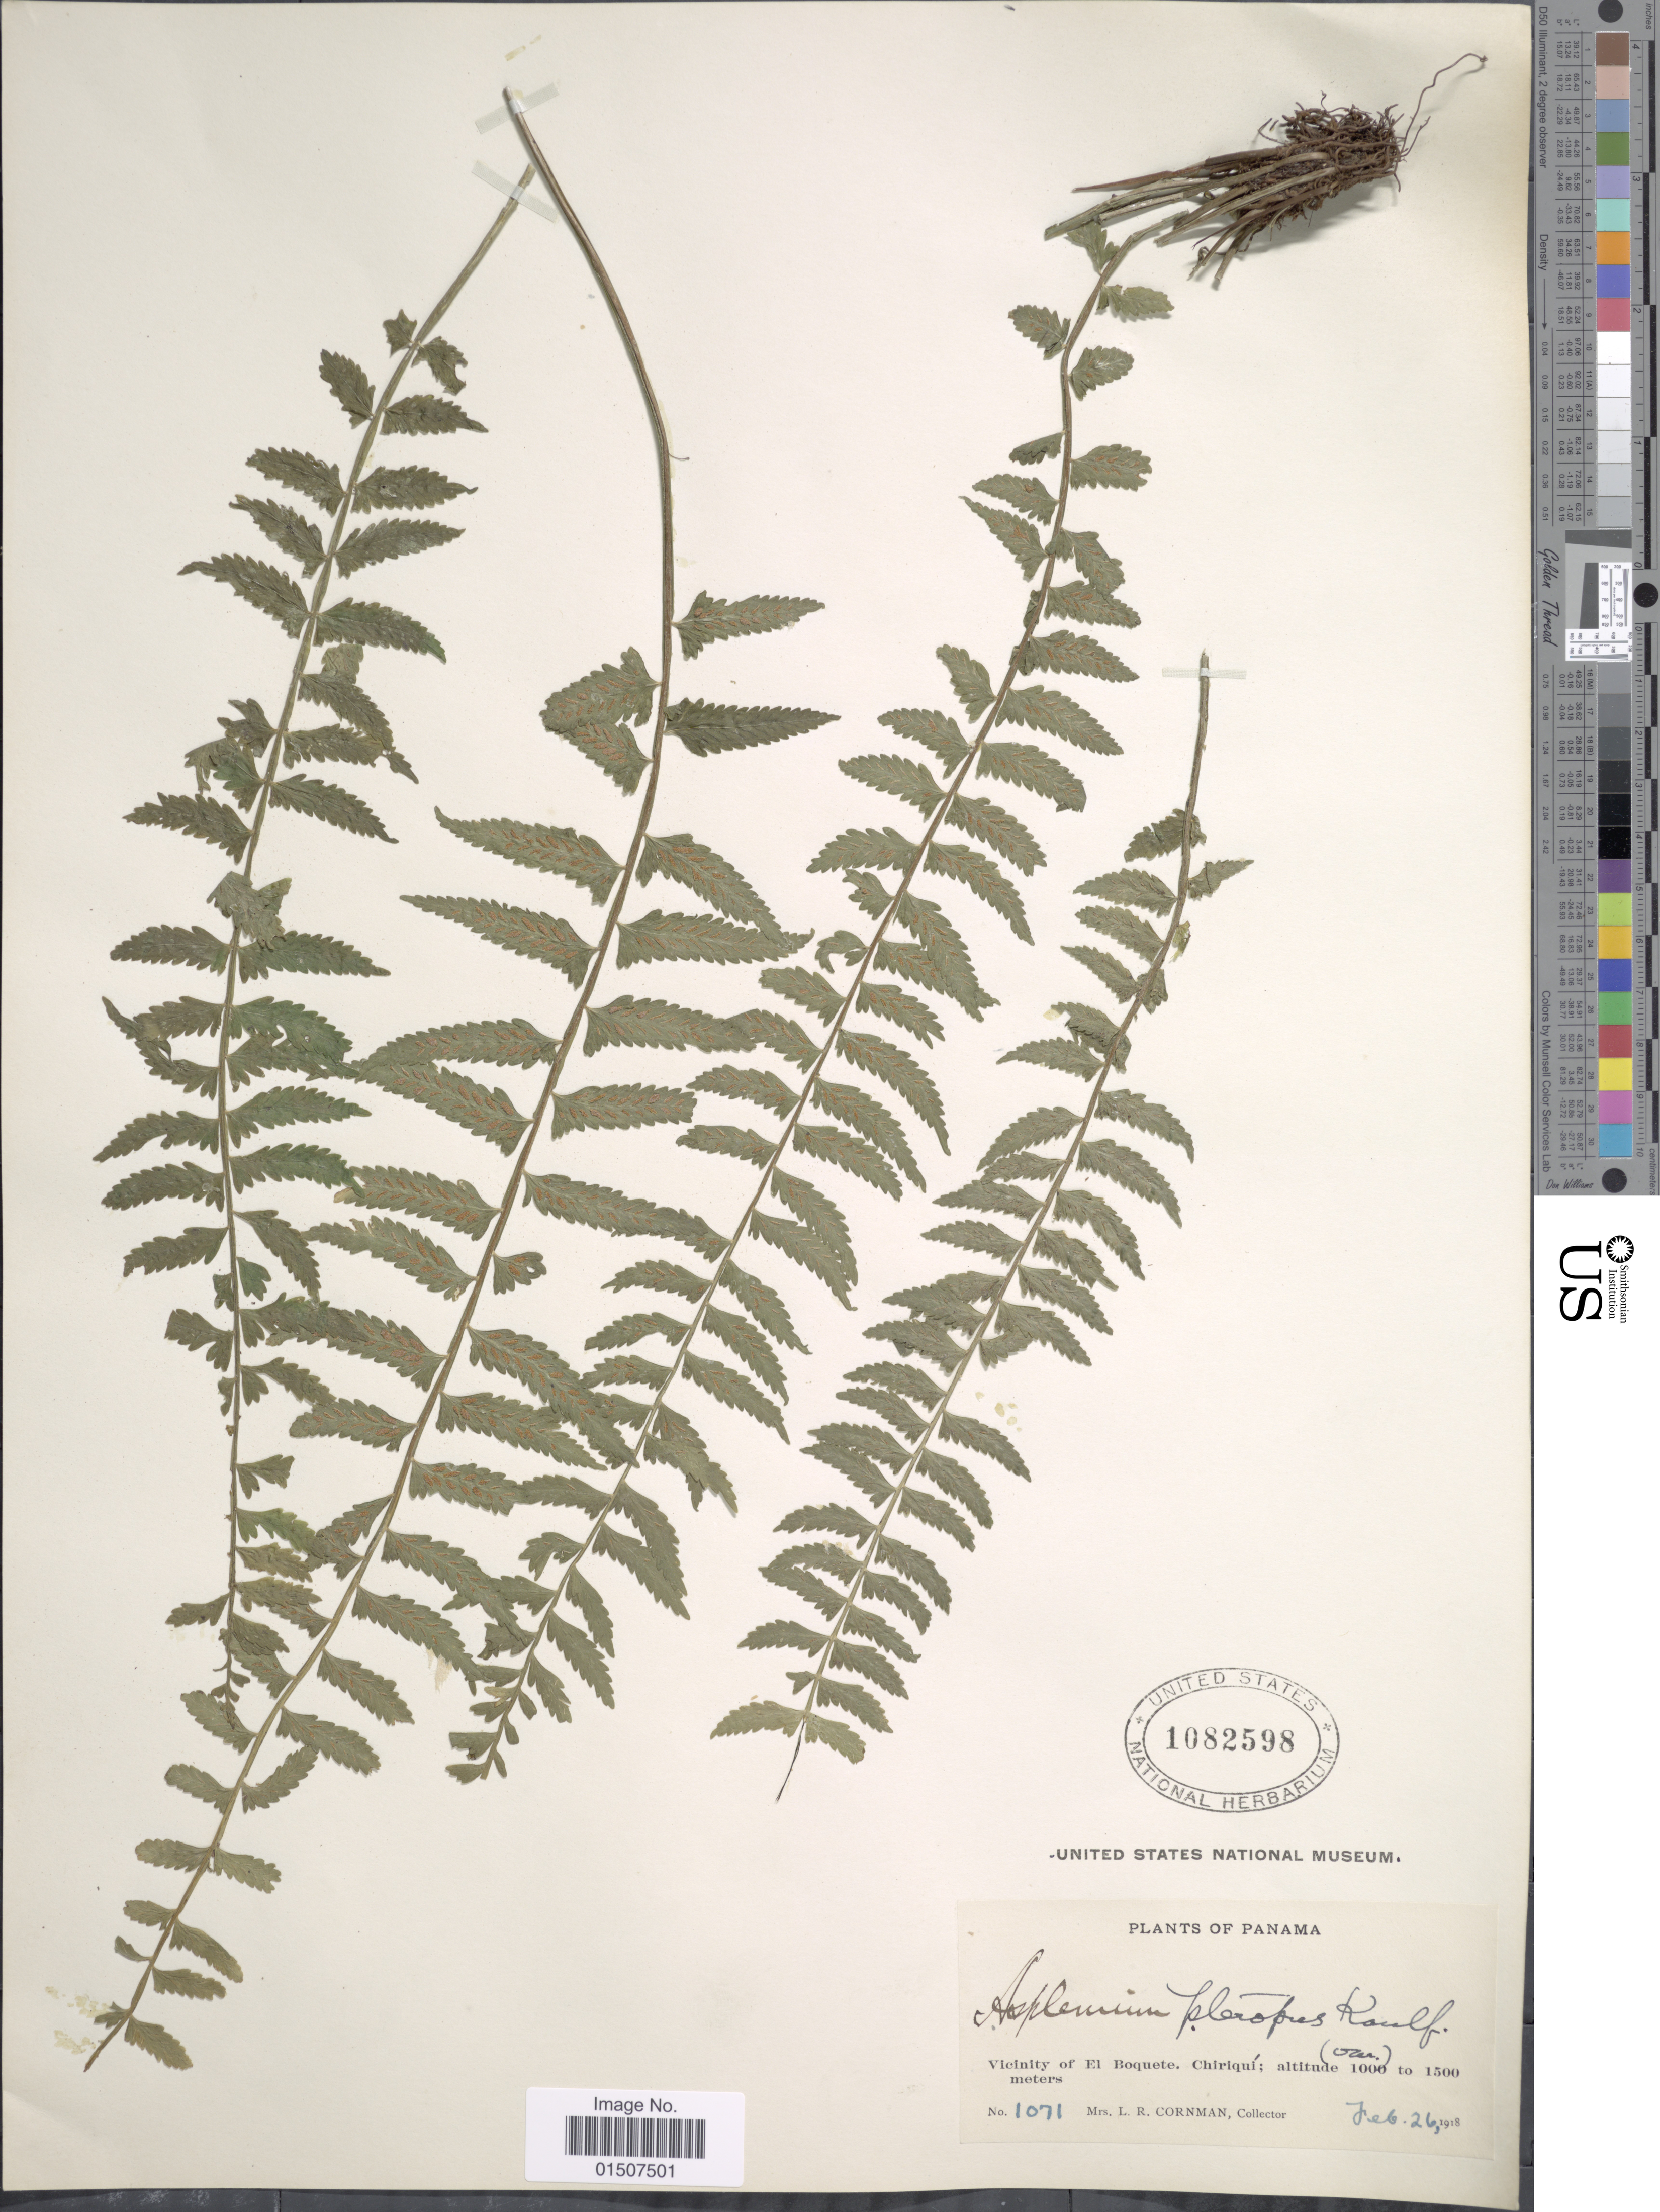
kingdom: Plantae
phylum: Tracheophyta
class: Polypodiopsida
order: Polypodiales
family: Aspleniaceae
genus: Asplenium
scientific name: Asplenium pululahuae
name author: Sodiro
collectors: L. Cornman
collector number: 1071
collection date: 1918-02-26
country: Panama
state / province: Chiriqui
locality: Vicinity of El Boquete. Chiriqui.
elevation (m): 1000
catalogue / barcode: US 1028598